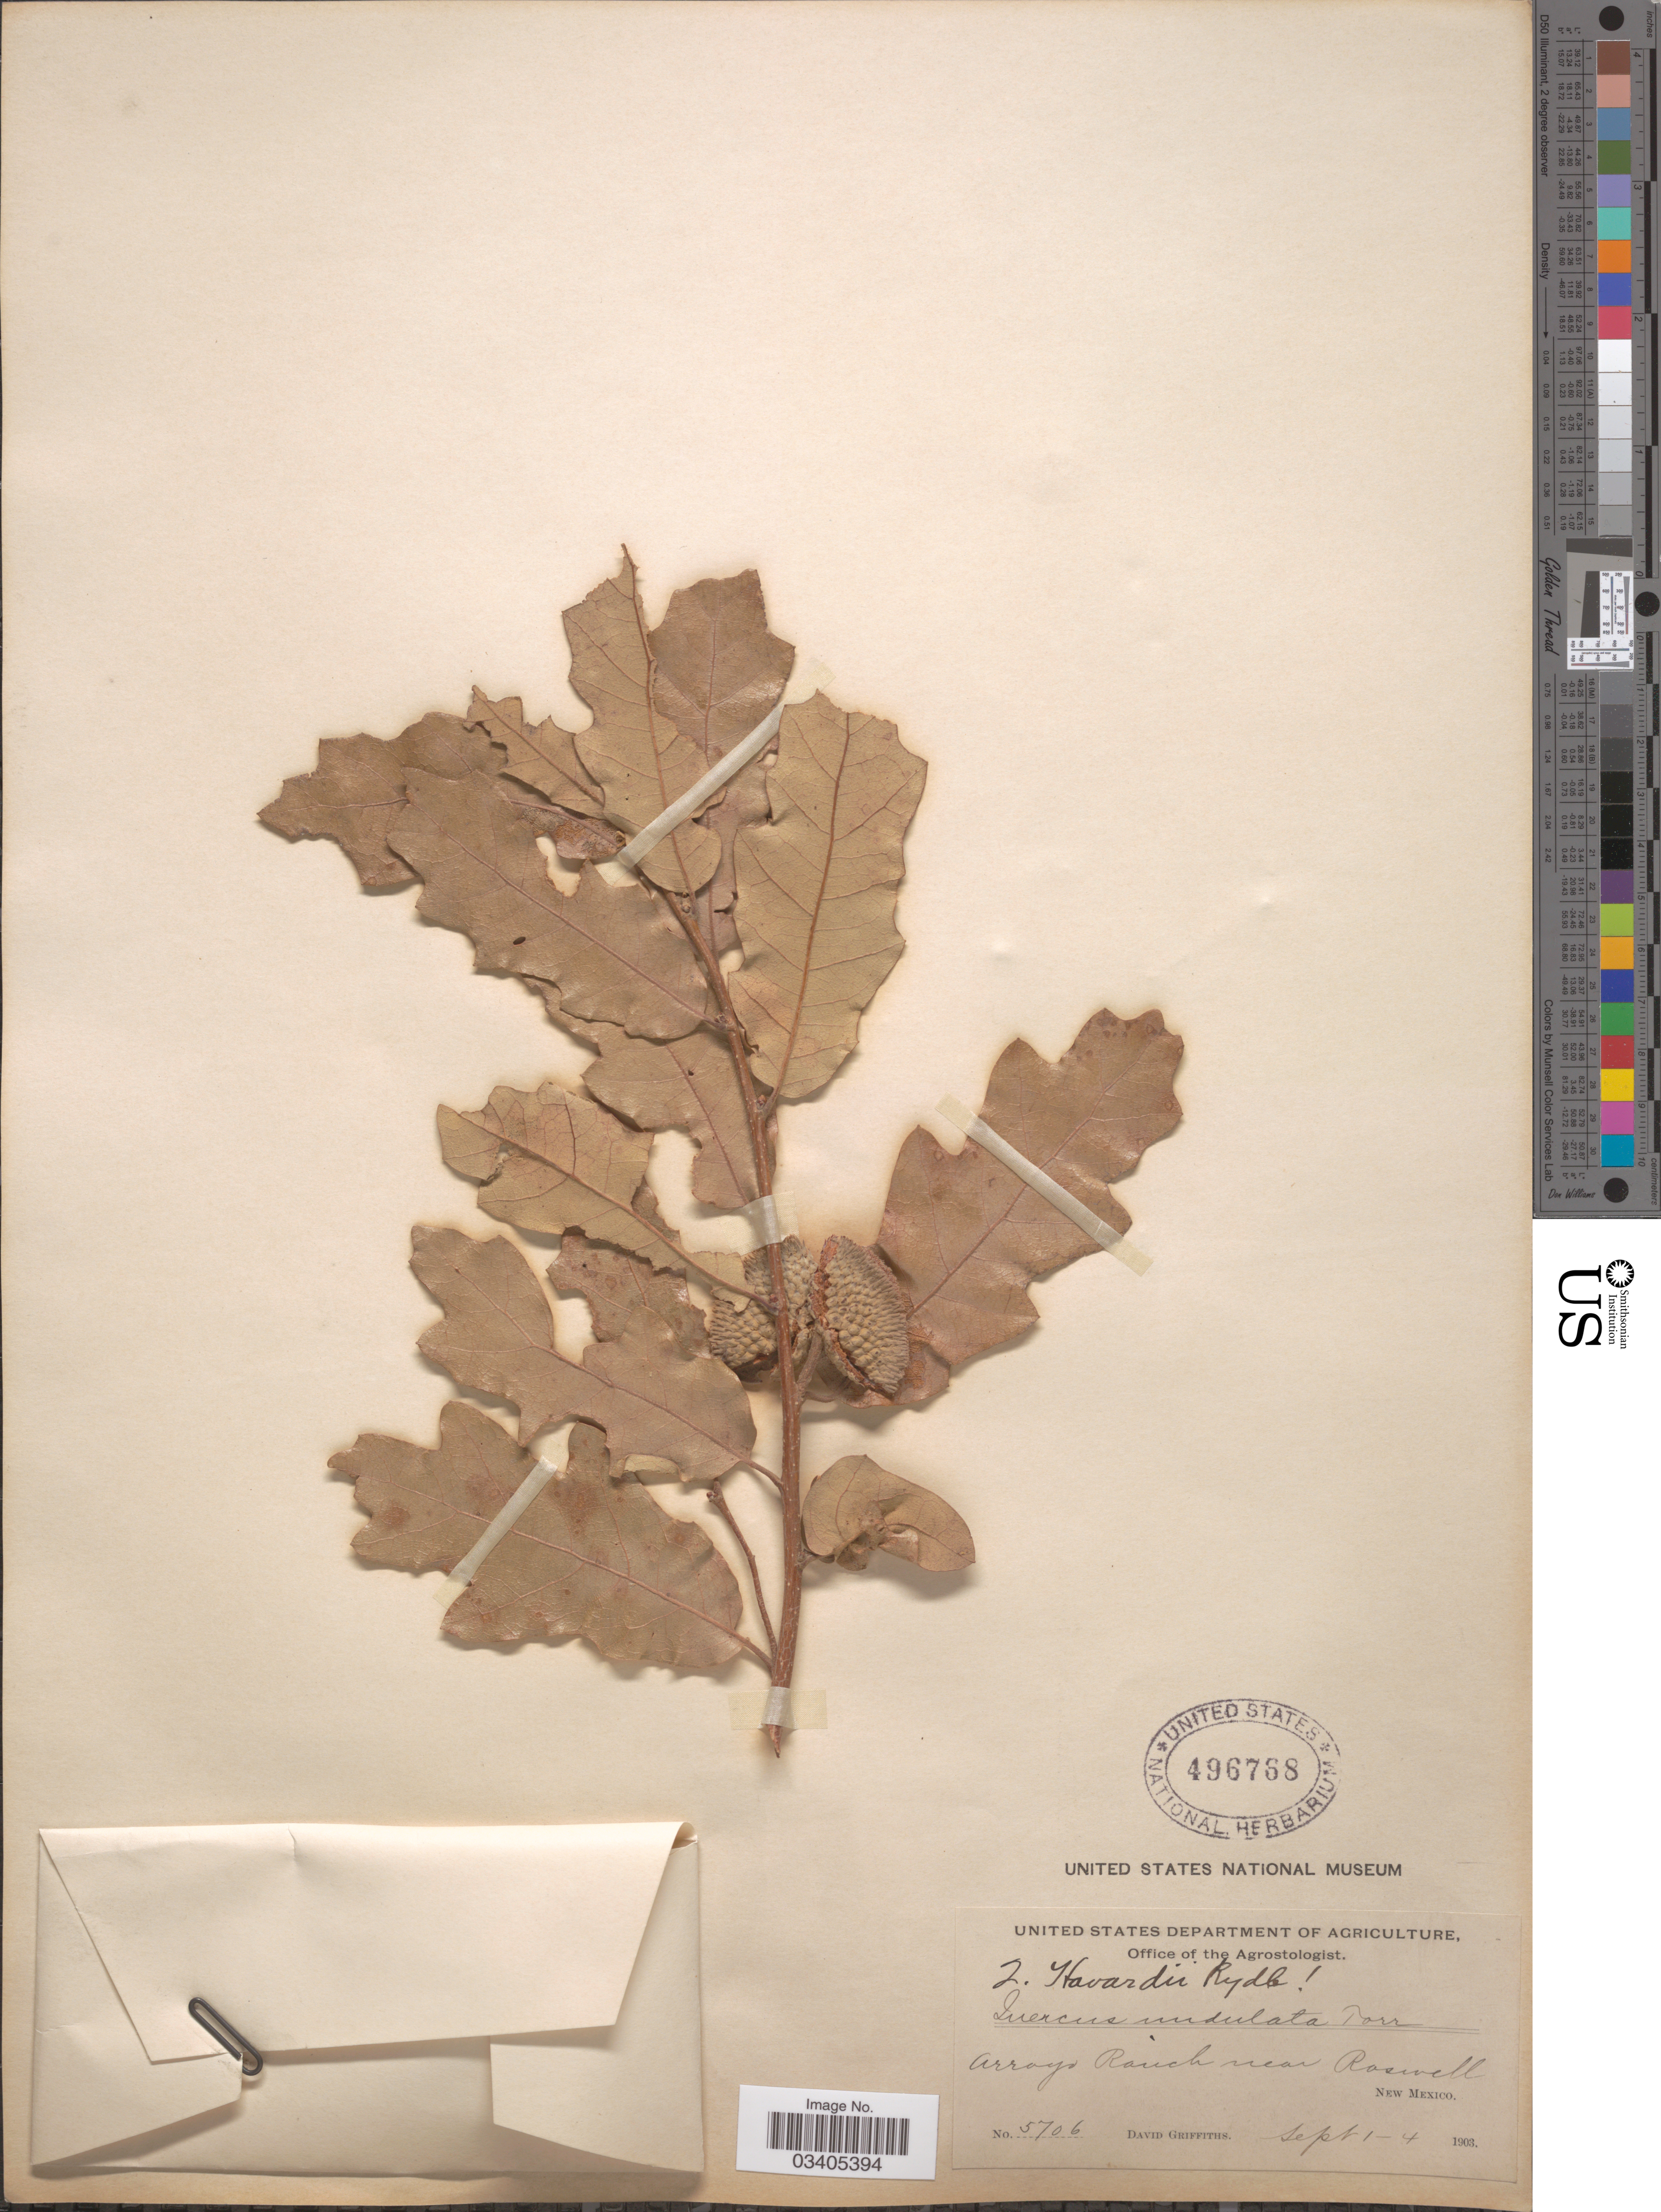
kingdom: Plantae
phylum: Tracheophyta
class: Magnoliopsida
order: Fagales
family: Fagaceae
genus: Quercus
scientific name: Quercus havardii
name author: Rydb.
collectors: D. Griffiths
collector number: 5706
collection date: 1903-09-01/1903-09-04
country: United States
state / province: New Mexico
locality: Arroyo Ranch near Roswell.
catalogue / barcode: US 496768